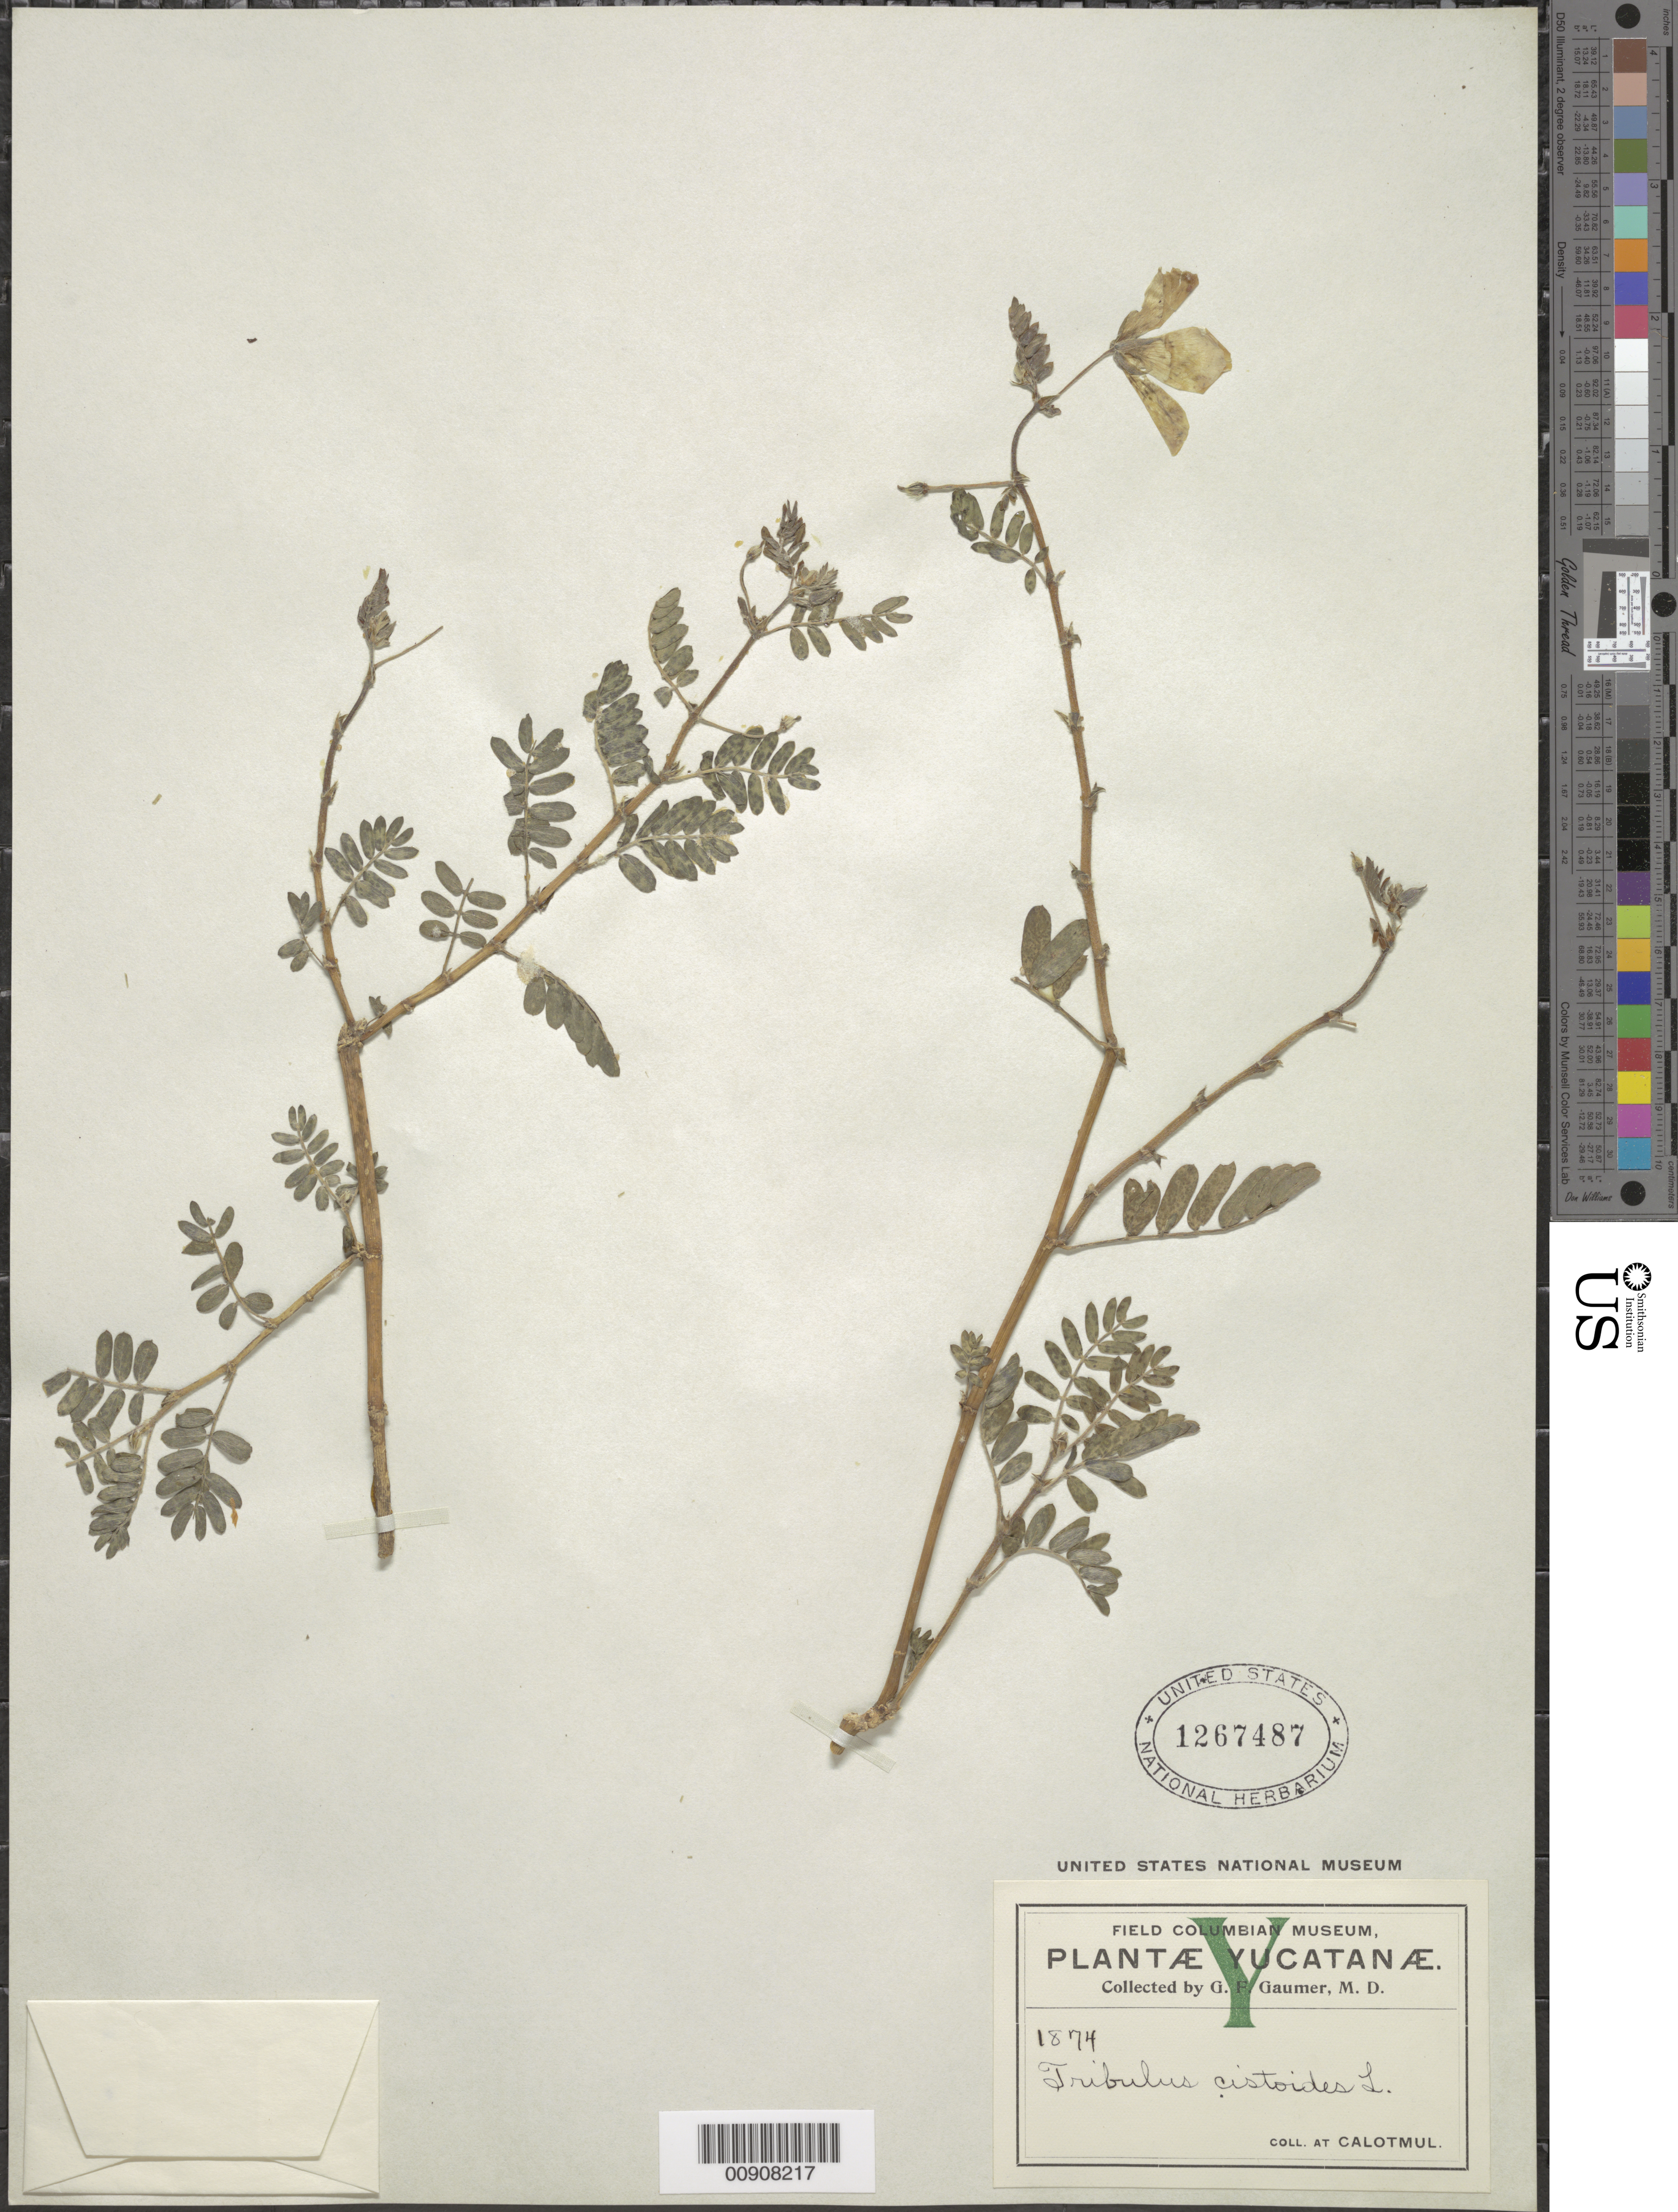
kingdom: Plantae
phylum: Tracheophyta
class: Magnoliopsida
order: Zygophyllales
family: Zygophyllaceae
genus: Tribulus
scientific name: Tribulus cistoides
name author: L.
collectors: G. F. Gaumer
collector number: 1874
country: Mexico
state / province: Yucatán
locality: Calotmul, Yucatán.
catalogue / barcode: US 1267487